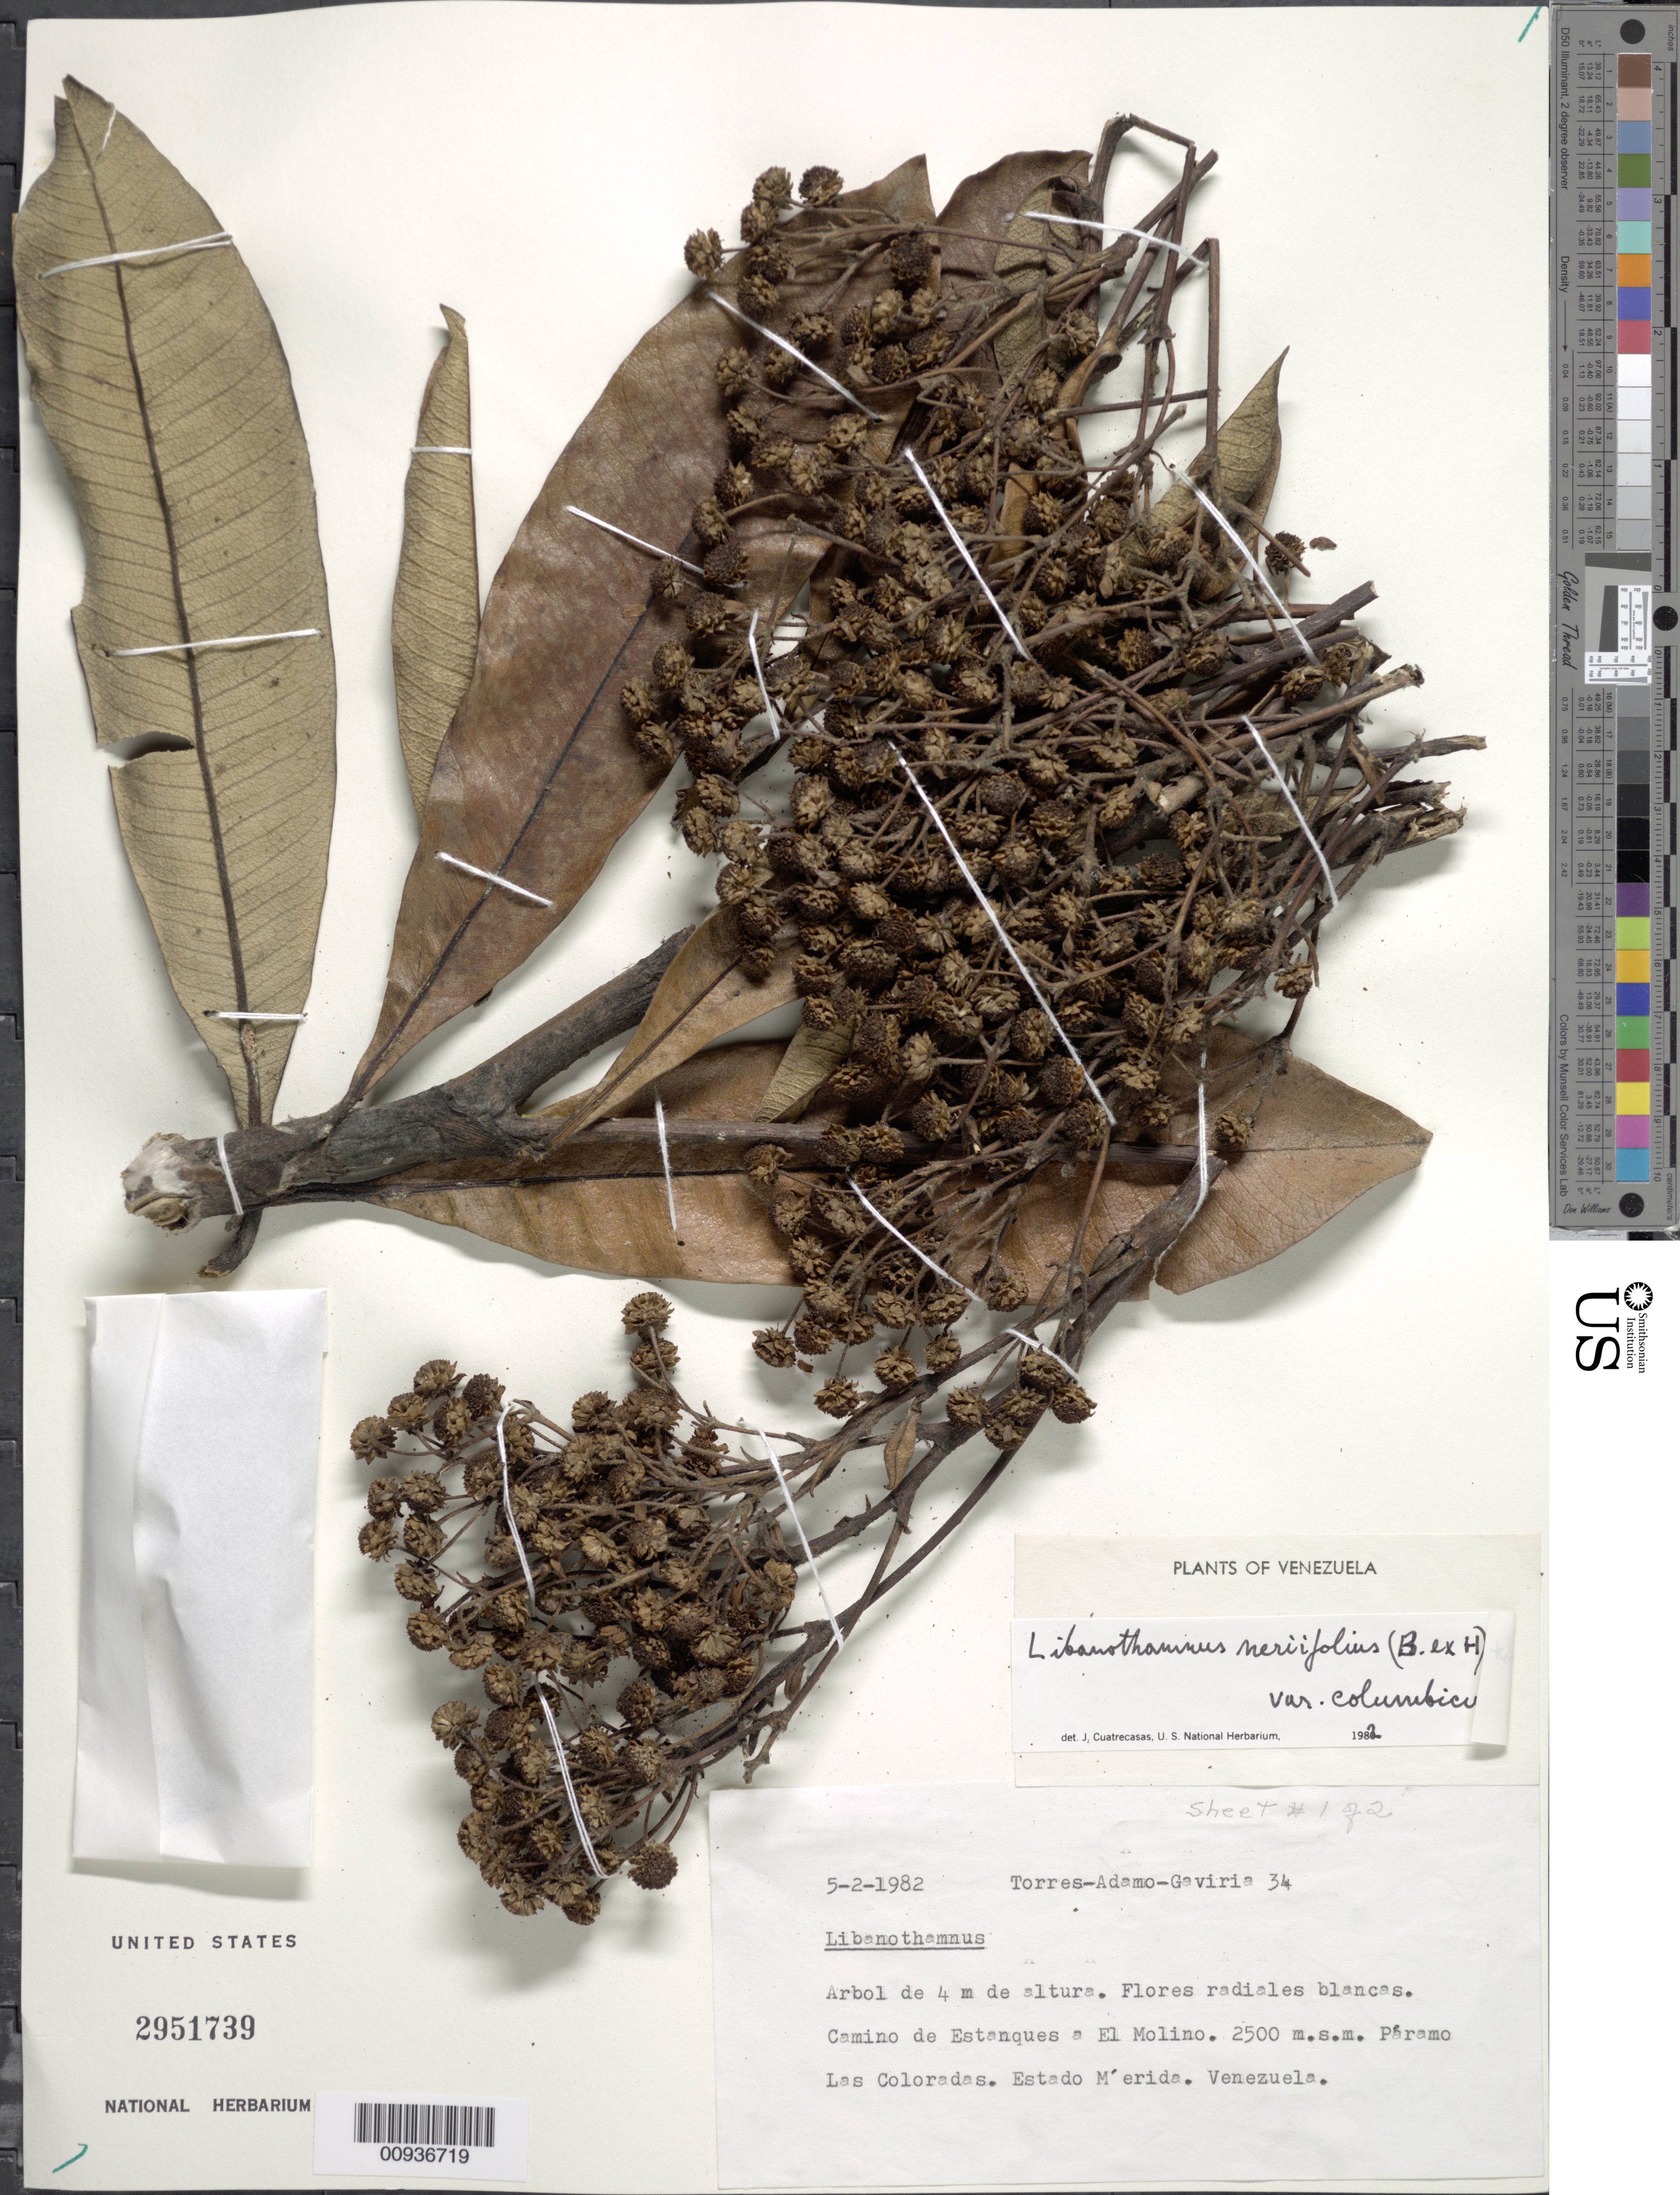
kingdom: Plantae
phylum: Tracheophyta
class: Magnoliopsida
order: Asterales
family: Asteraceae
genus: Libanothamnus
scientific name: Libanothamnus neriifolius var. columbicus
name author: (Cuatrec.) Cuatrec.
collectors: F. Torres, G. Adamo & J. Gaviria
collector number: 34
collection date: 1982-02-05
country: Venezuela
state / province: Mérida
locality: Páramo de Las Coloradas. Camino de Estanques A El Molino.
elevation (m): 2500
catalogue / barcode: US 2951739